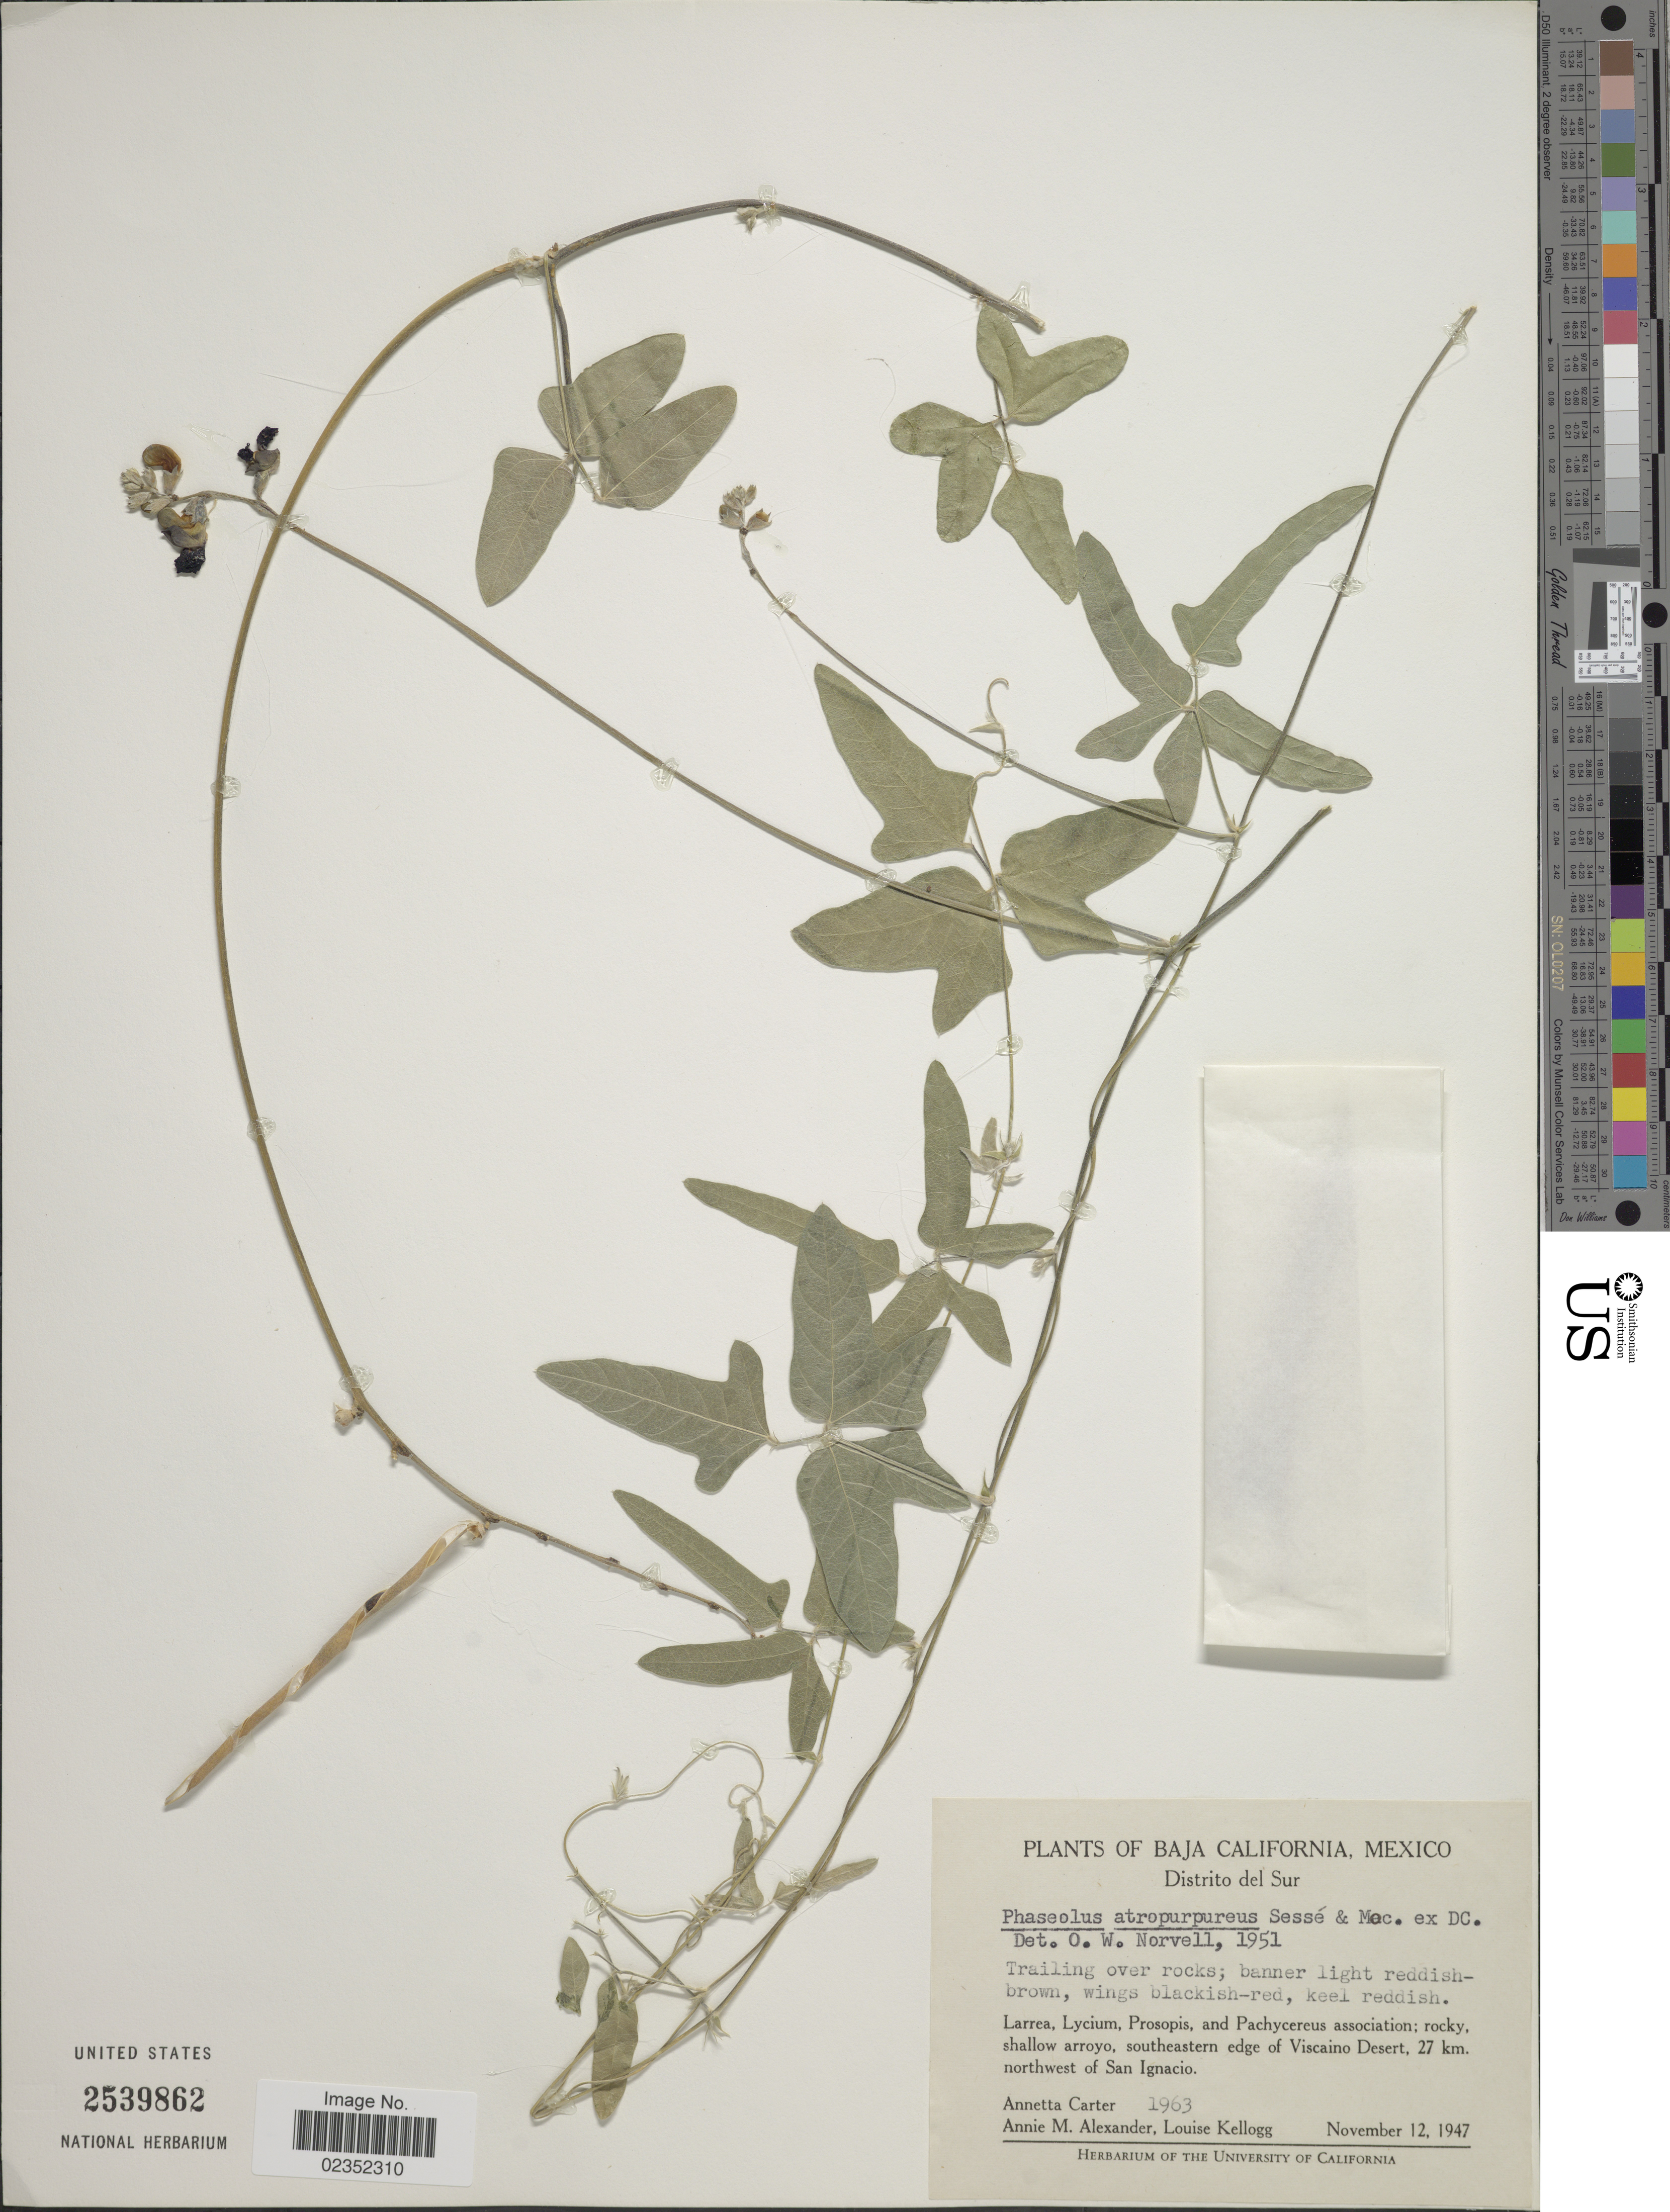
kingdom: Plantae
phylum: Tracheophyta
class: Magnoliopsida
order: Fabales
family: Fabaceae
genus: Macroptilium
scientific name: Macroptilium atropurpureum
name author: (DC.) Urb.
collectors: A. Carter, A. M. Alexander & L. Kellogg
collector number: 1963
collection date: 1947-11-12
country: Mexico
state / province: Baja California Sur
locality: Distrito del Sur. Rocky, shallow arroyo, southeastern edge of Viscaino Desert, 27 km. northwest of San Ignacio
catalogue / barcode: US 2539862